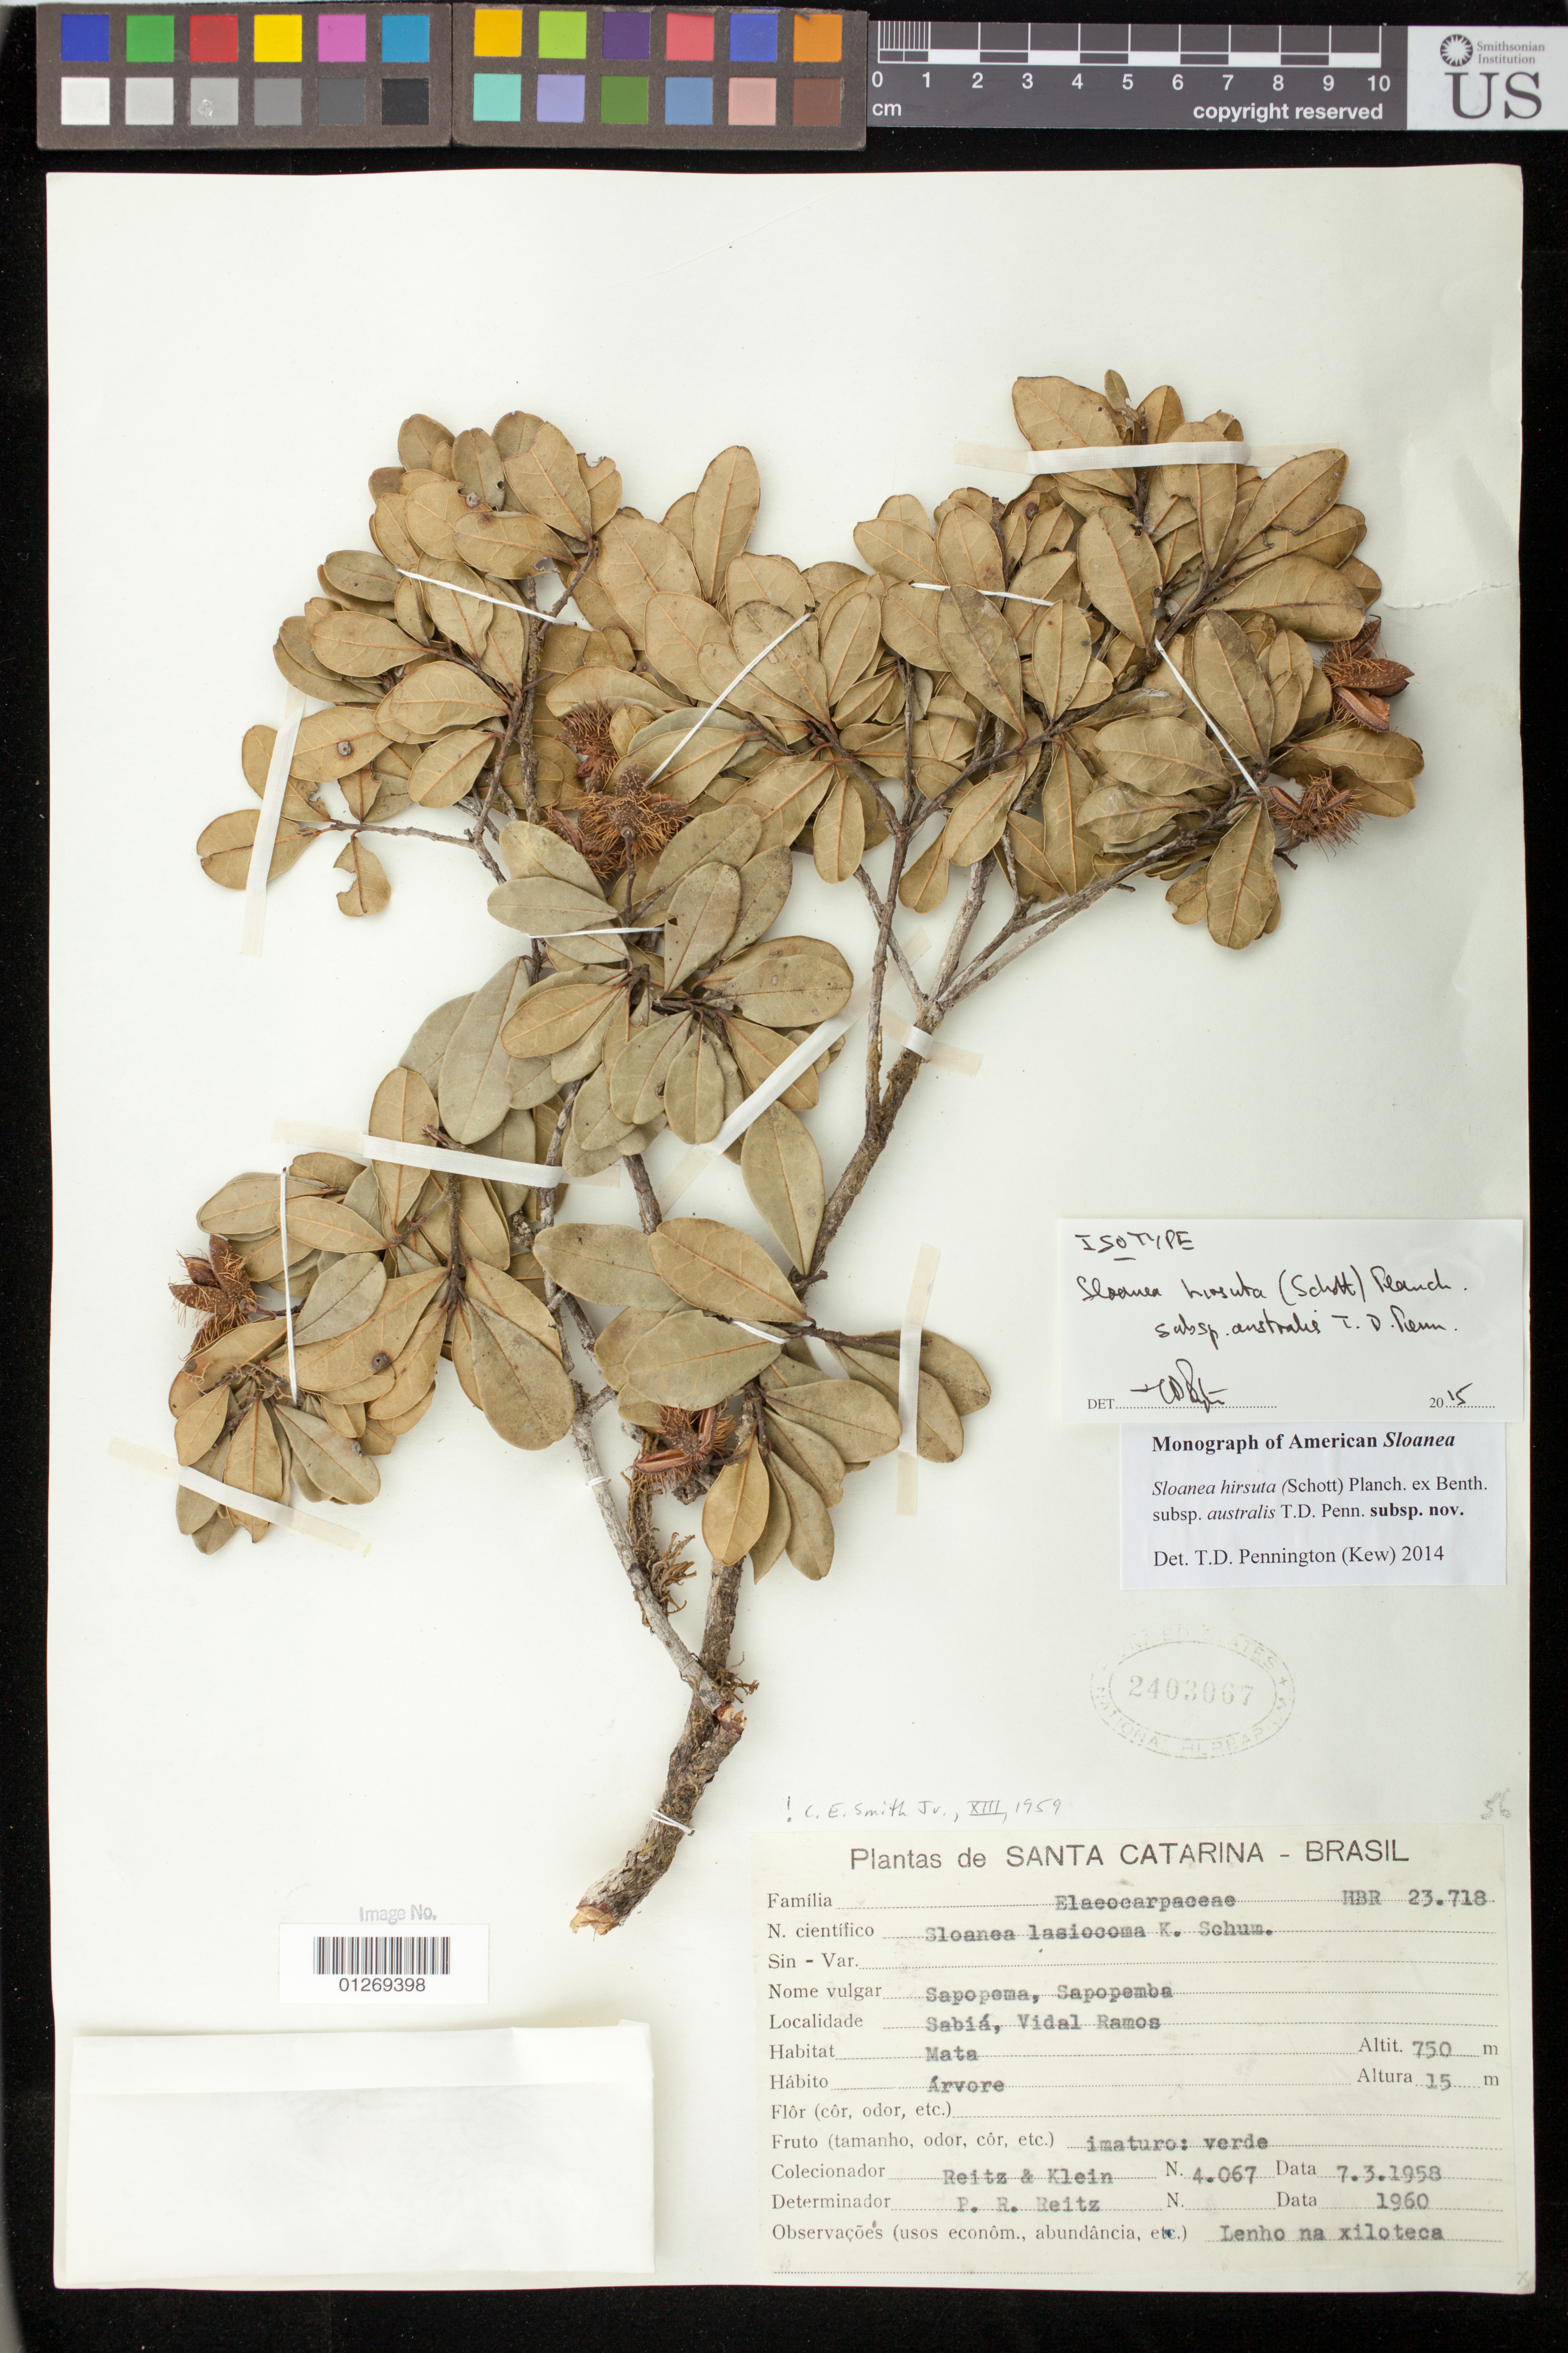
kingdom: Plantae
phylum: Tracheophyta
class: Magnoliopsida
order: Oxalidales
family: Elaeocarpaceae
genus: Sloanea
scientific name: Sloanea hirsuta subsp. australis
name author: T.D. Penn.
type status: Isotype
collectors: R. Reitz & R. M. Klein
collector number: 4067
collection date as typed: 7.3.1958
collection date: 1958-03-07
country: Brazil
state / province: Santa Catarina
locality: Sabiá, Vidal Ramos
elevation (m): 750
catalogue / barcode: US 2403067